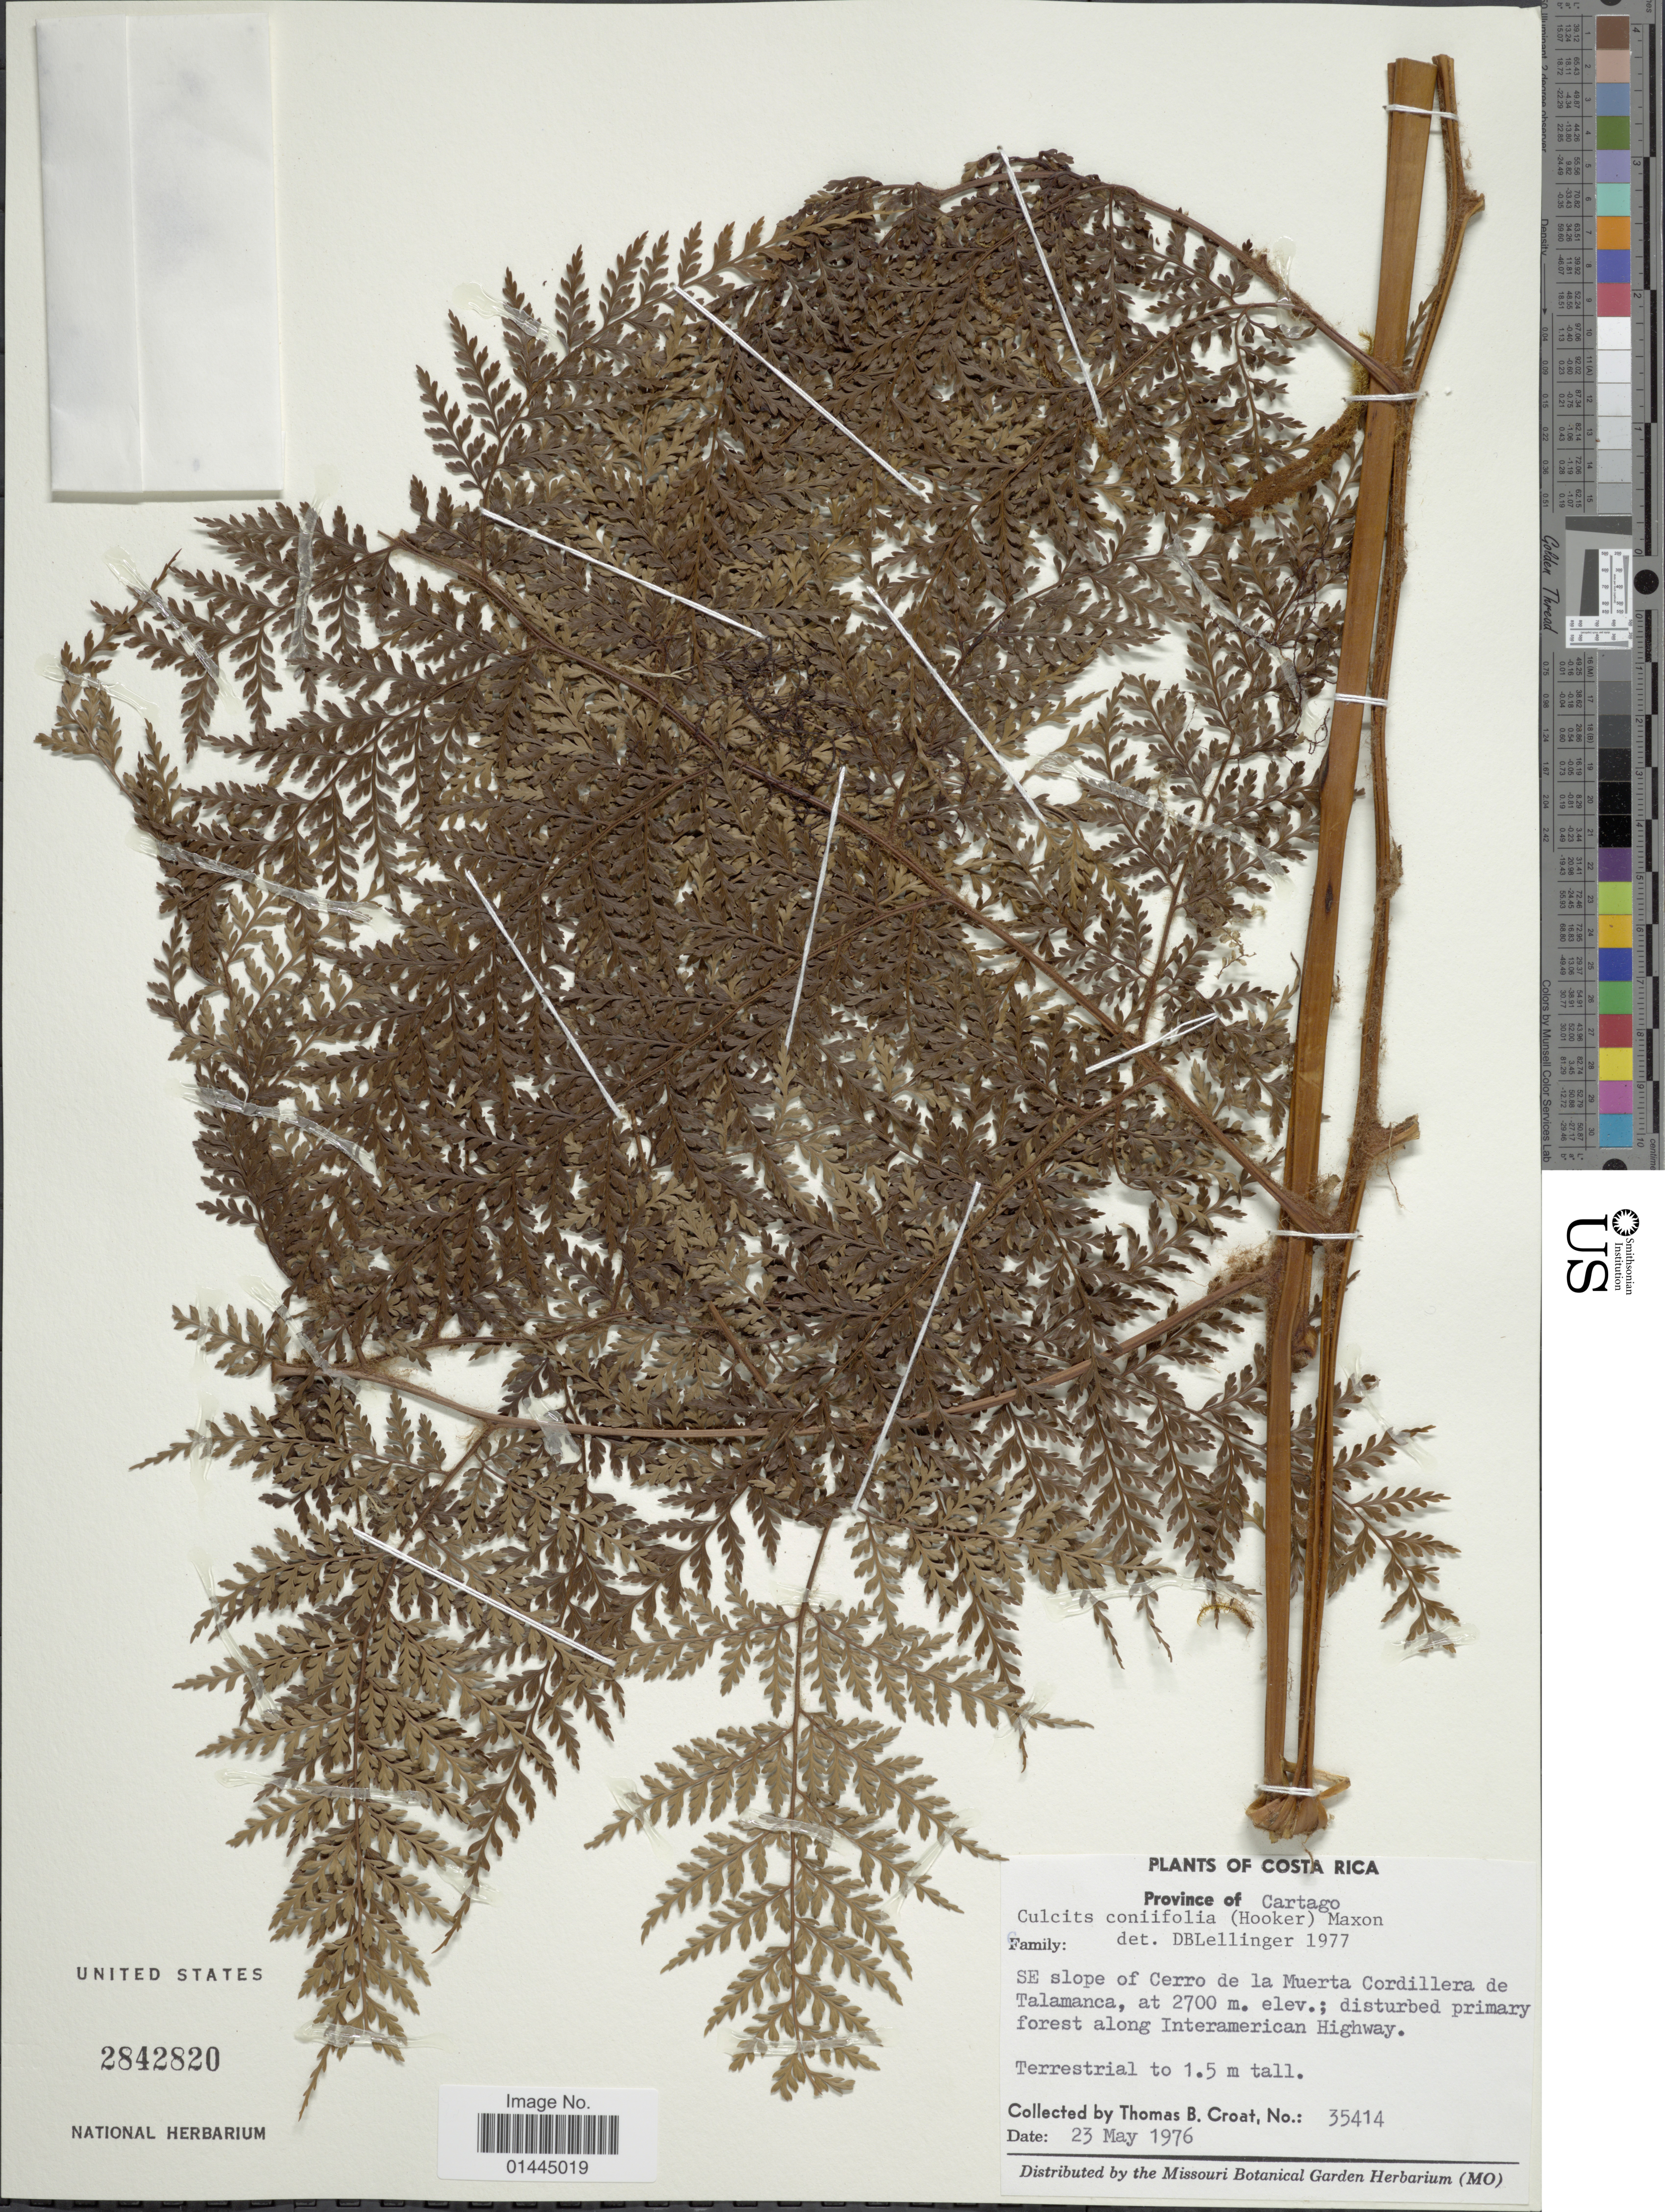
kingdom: Plantae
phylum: Tracheophyta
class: Polypodiopsida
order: Cyatheales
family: Culcitaceae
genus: Culcita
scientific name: Culcita coniifolia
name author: (Hook.) Maxon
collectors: T. B. Croat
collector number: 35414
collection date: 1976-05-23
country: Costa Rica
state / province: Cartago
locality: Se slope of Cerro de la Muerta Cordillera de Talamanca; siturbed primary forest along Interamerican Highway.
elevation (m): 2700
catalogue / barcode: US 2842820